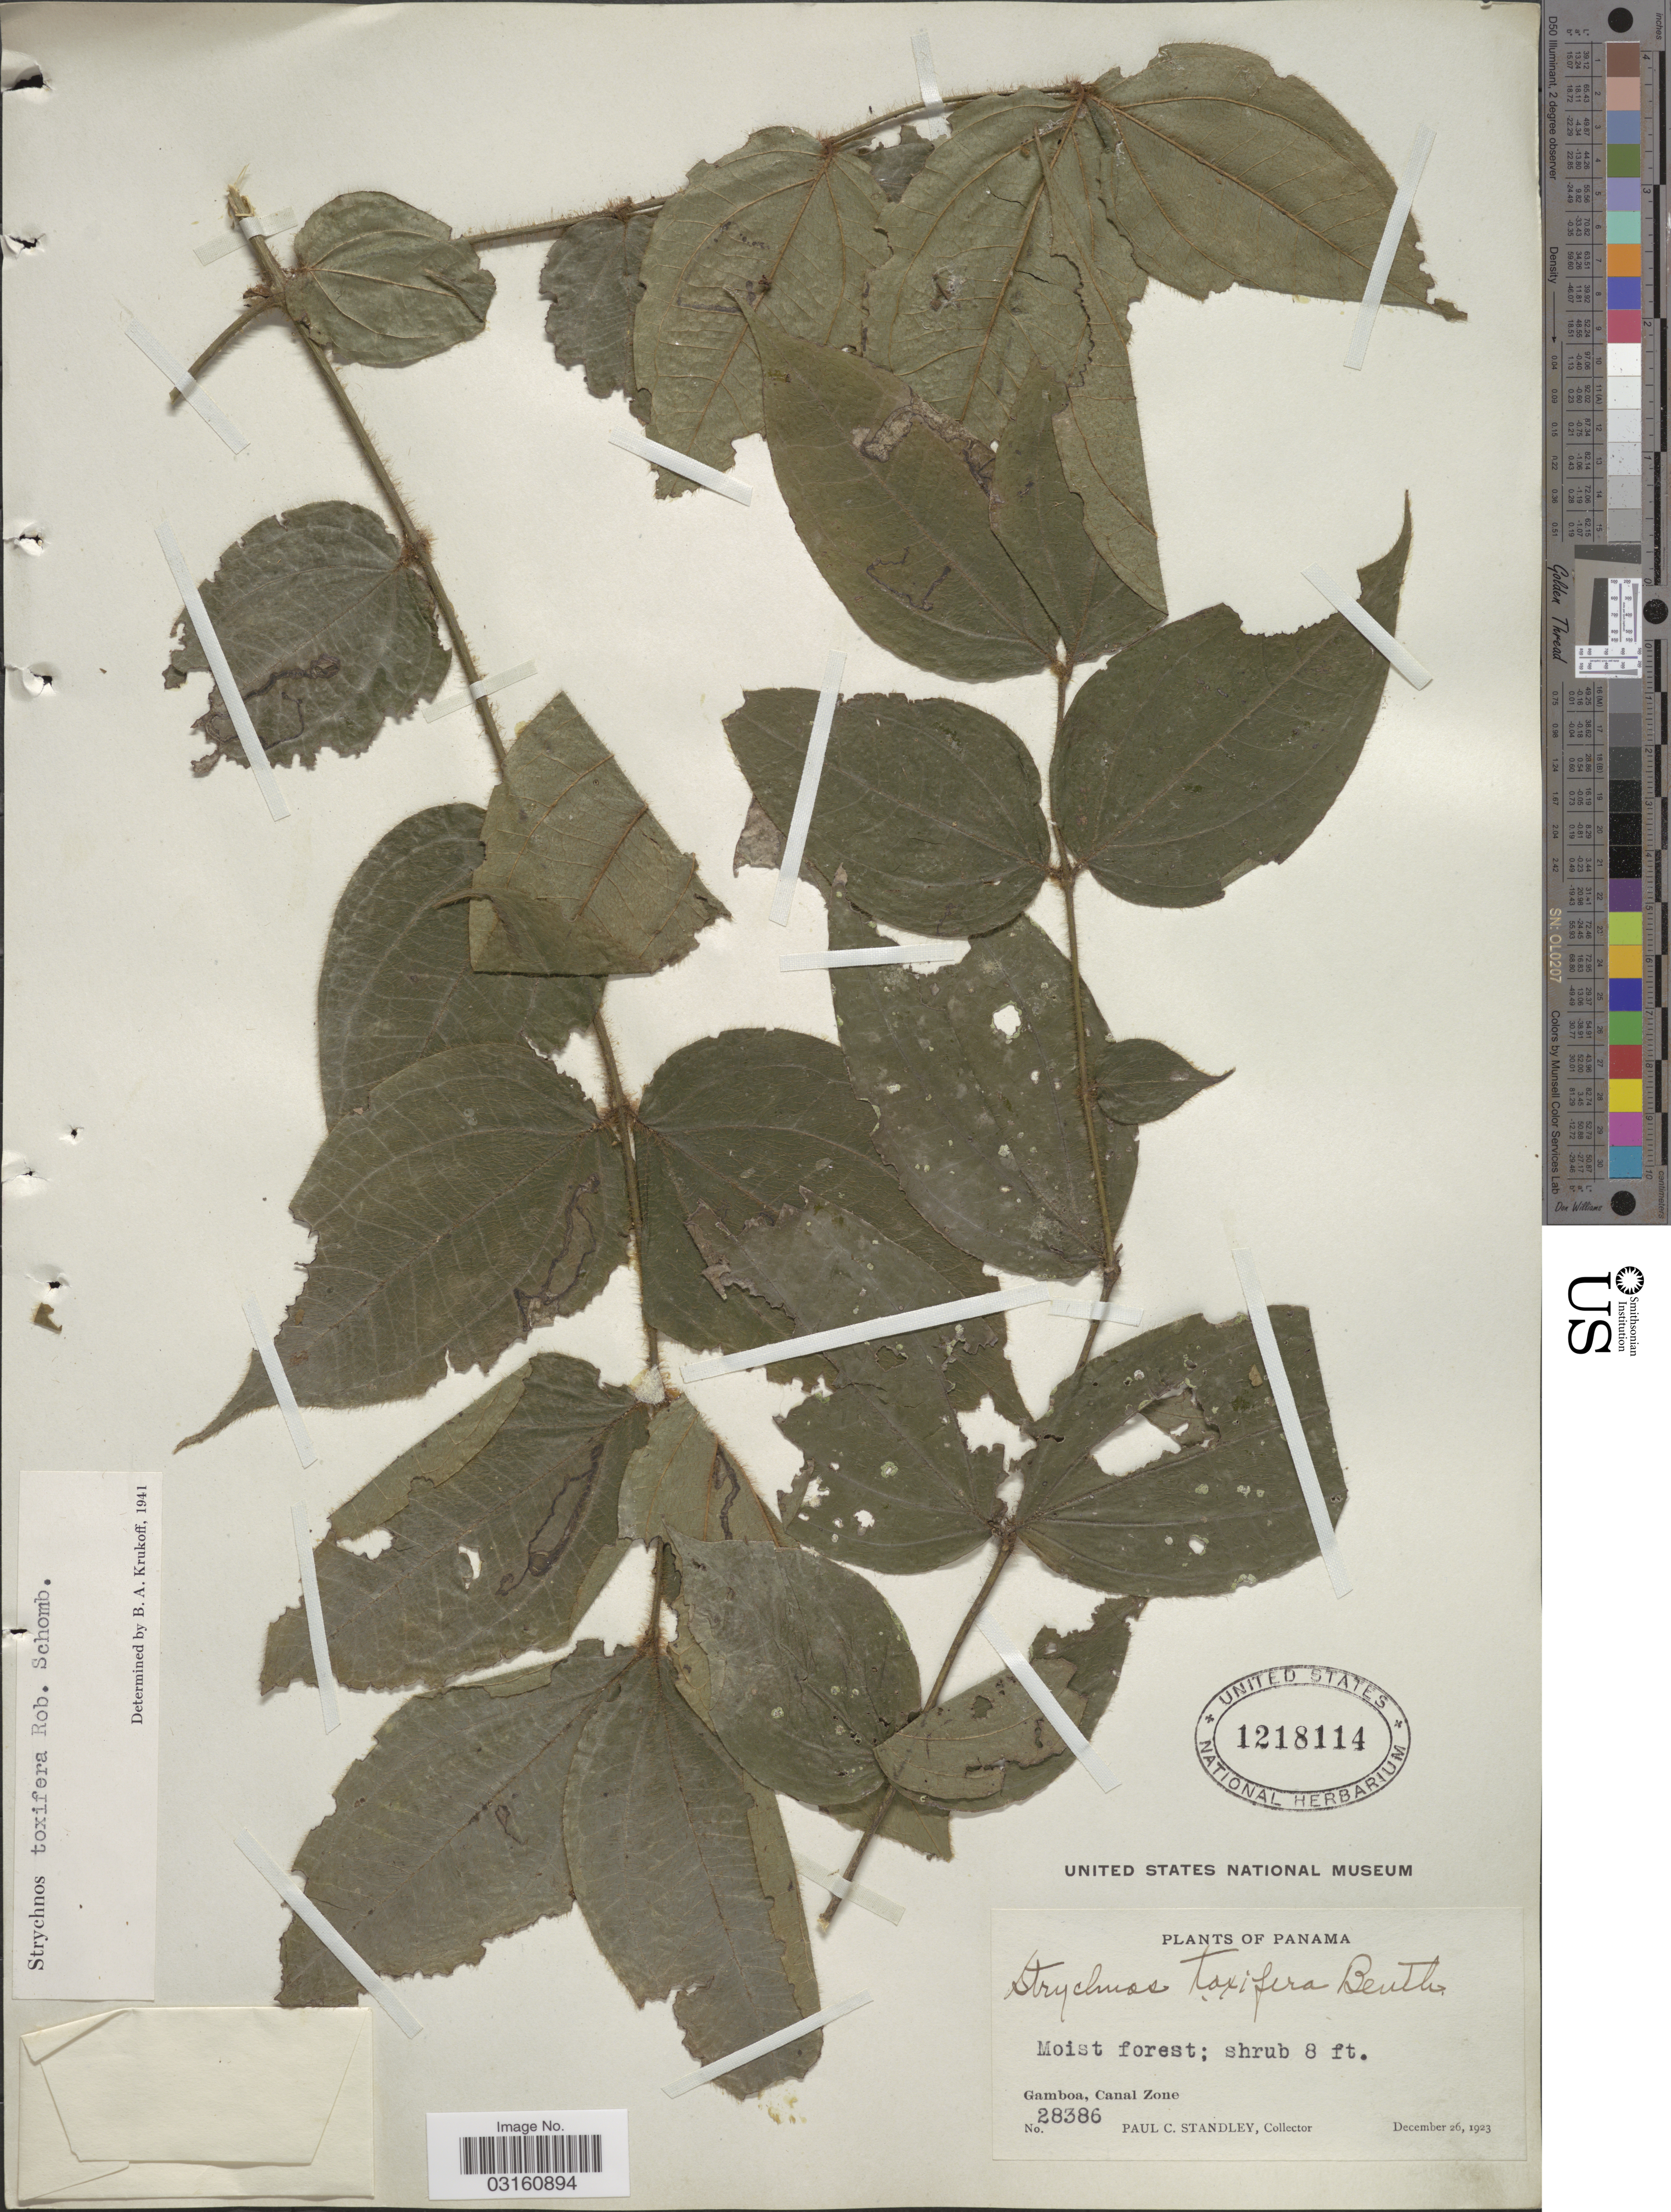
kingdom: Plantae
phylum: Tracheophyta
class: Magnoliopsida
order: Gentianales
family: Loganiaceae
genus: Strychnos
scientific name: Strychnos toxifera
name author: R.H. Schomb. ex Benth.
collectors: P. C. Standley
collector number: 28386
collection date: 1923-12-26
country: Panama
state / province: Colón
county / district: Canal Zone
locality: Gamboa, Canal Zone.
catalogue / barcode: US 1218114